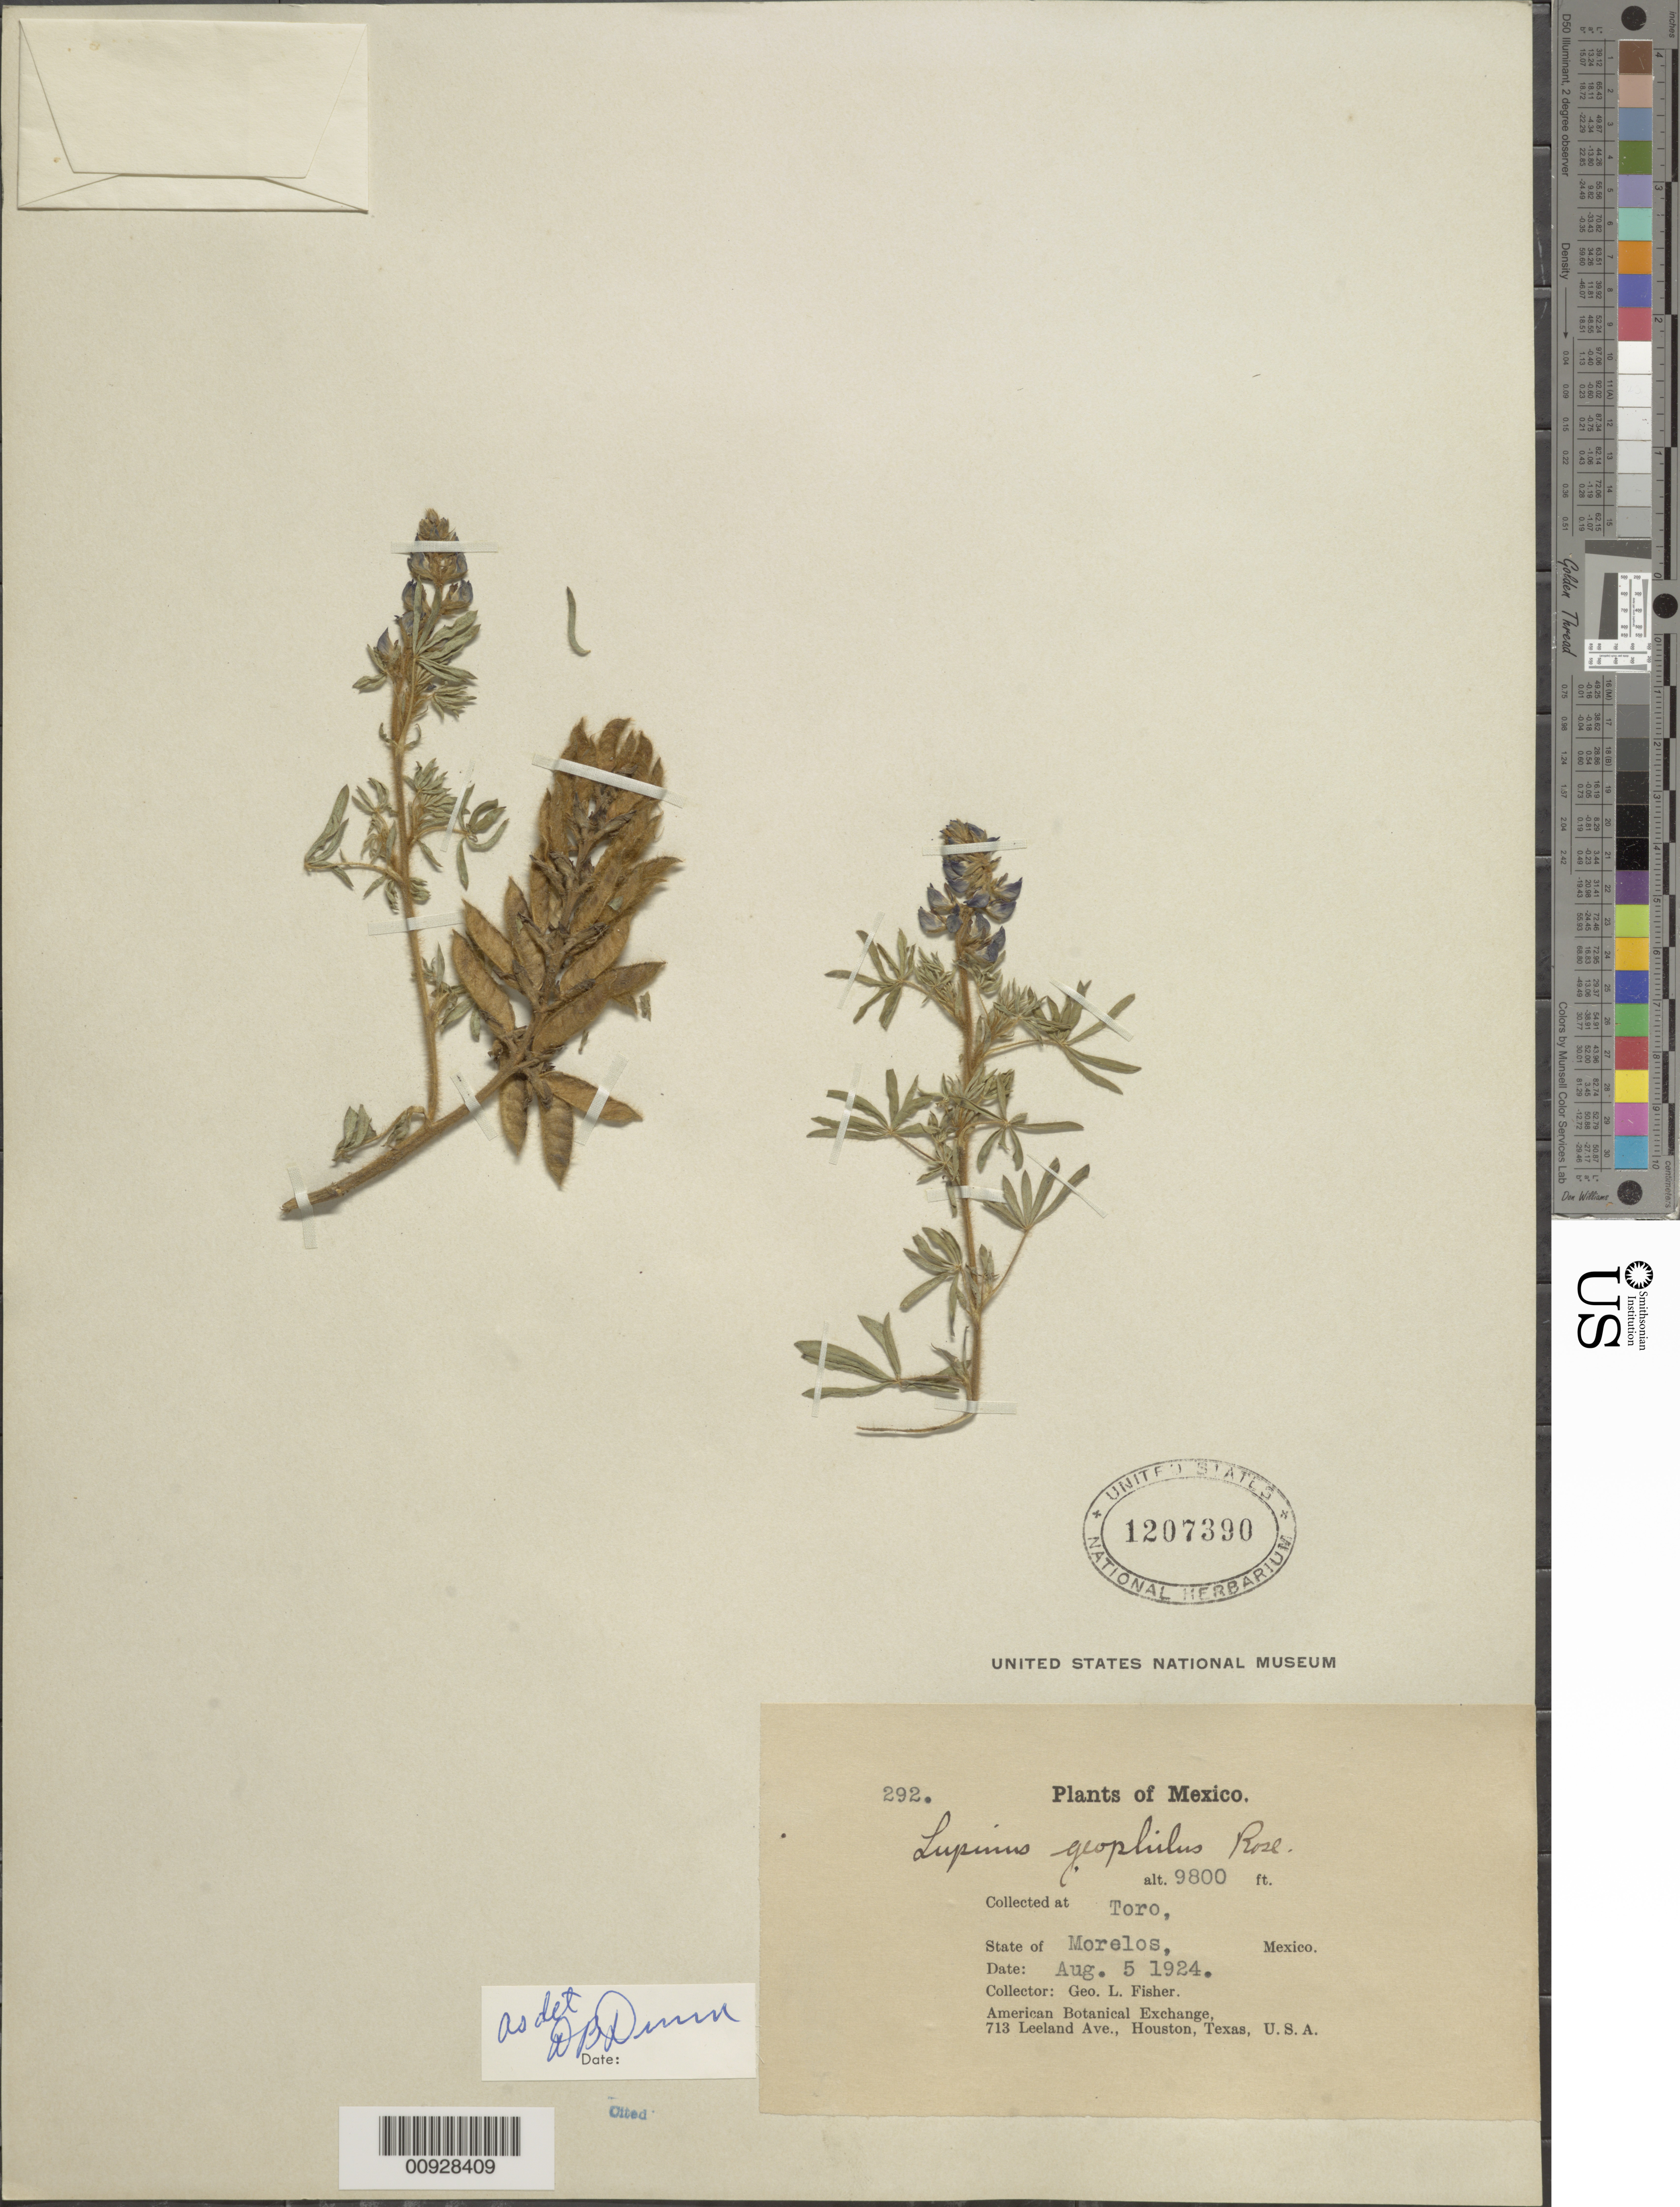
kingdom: Plantae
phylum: Tracheophyta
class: Magnoliopsida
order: Fabales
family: Fabaceae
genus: Lupinus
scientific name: Lupinus geophilus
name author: Rose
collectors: G. L. Fisher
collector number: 292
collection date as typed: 05 Aug 1924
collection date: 1924-08-05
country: Mexico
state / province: Morelos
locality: Toro, State of Morelos.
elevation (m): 2987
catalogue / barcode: US 1207390